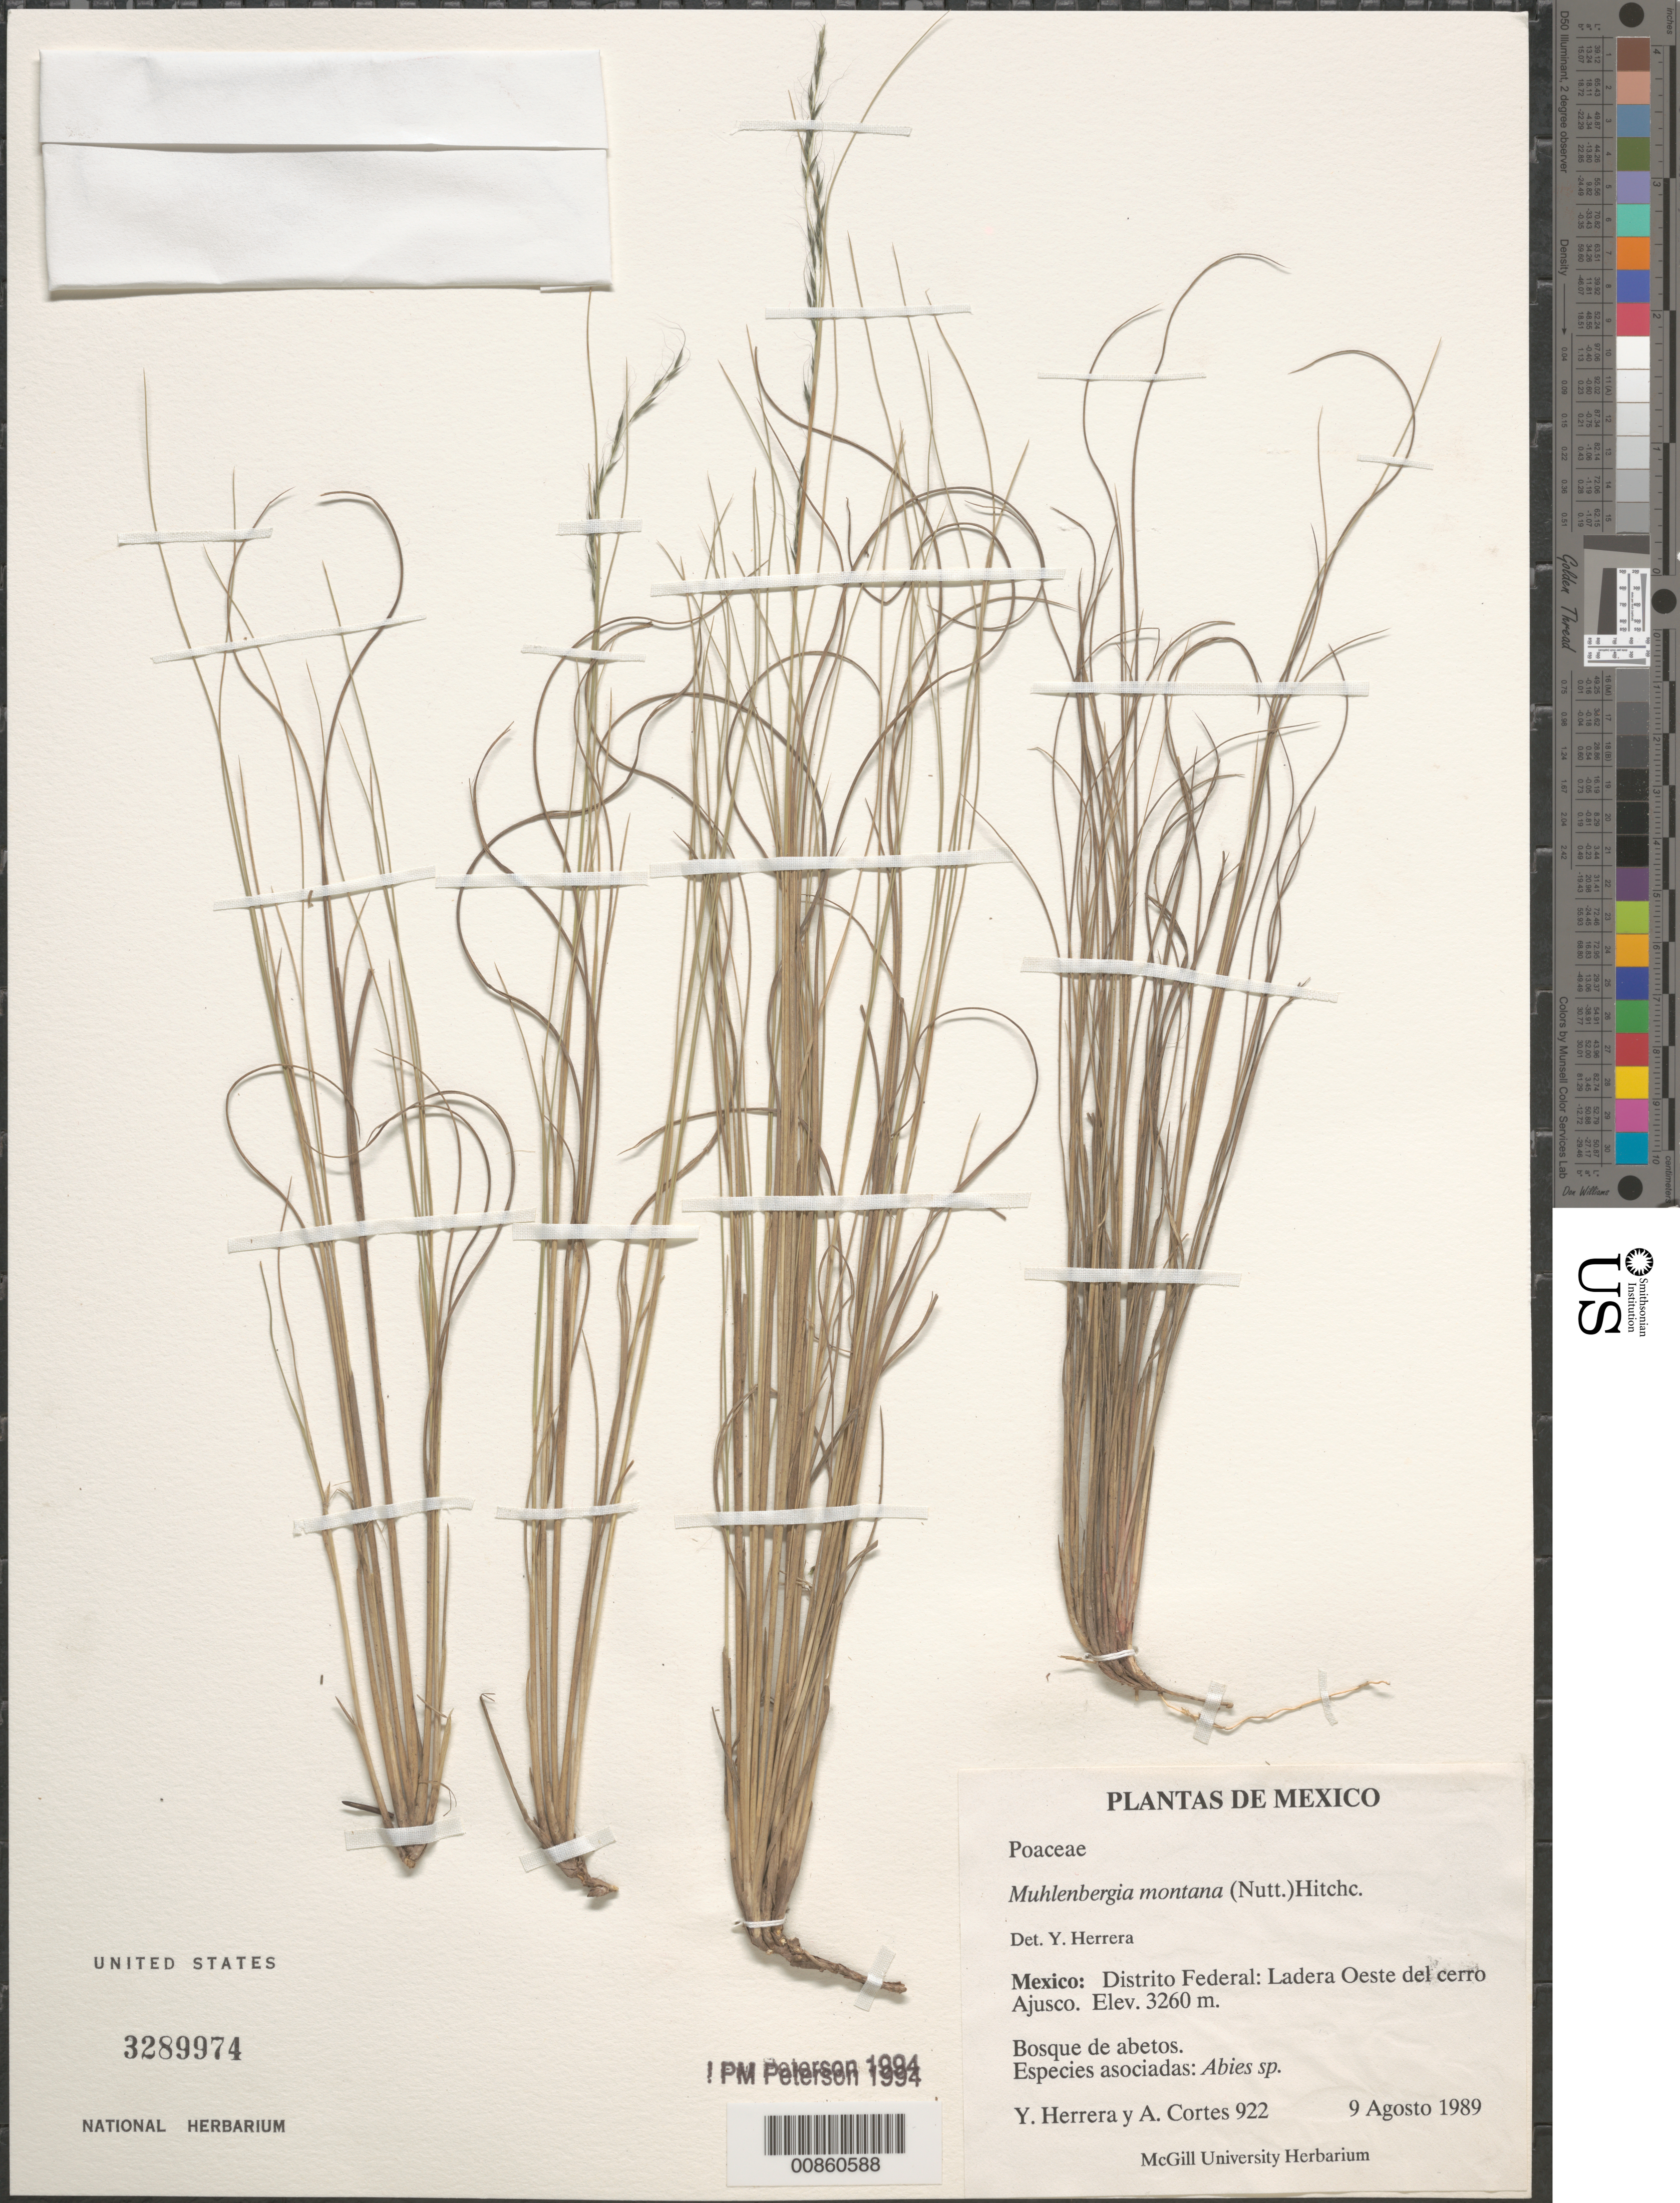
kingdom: Plantae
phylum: Tracheophyta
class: Liliopsida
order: Poales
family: Poaceae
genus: Muhlenbergia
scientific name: Muhlenbergia montana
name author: (Nutt.) Hitchc.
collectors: Y. Herrera Arrieta & A. Cortès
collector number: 922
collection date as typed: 09 Aug 1989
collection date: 1989-08-09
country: Mexico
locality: Ladera W del cerro Ajusco, deleg. Tlalpan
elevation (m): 3350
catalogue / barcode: US 3289974